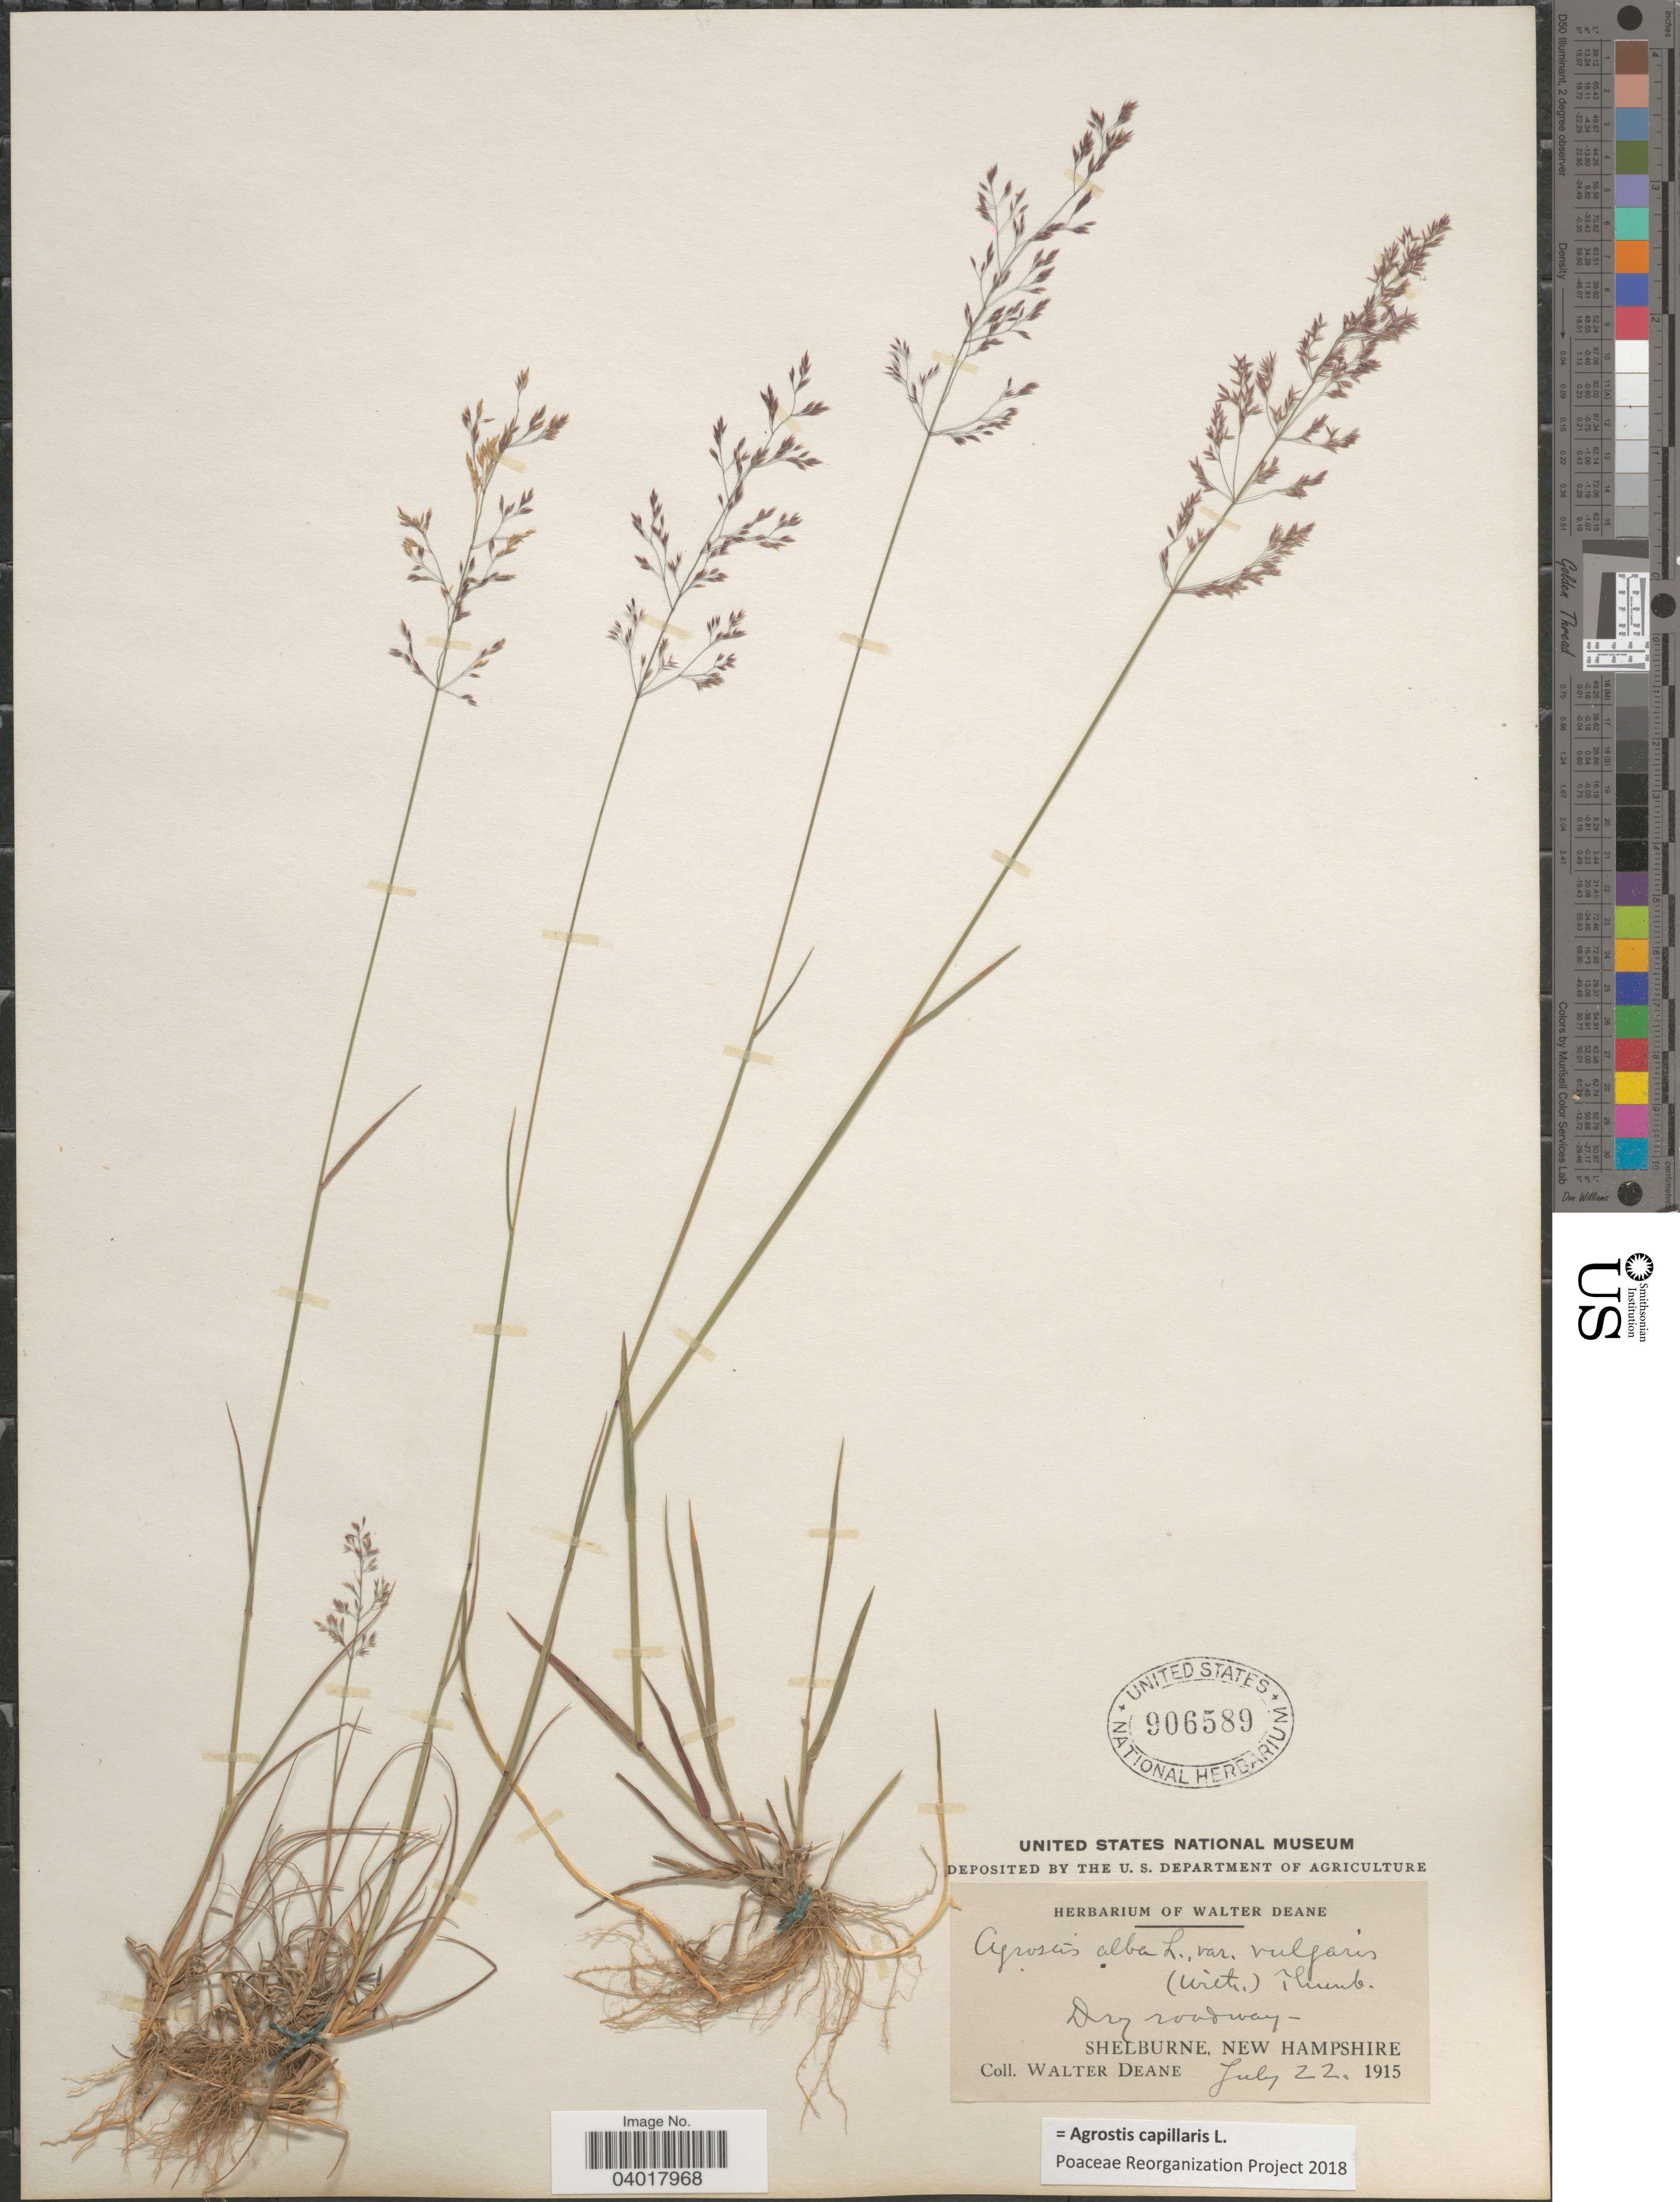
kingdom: Plantae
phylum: Tracheophyta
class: Liliopsida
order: Poales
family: Poaceae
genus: Agrostis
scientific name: Agrostis capillaris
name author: L.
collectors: W. Deane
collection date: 1915-07-22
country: United States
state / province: New Hampshire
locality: Shelburne.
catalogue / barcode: US 906589